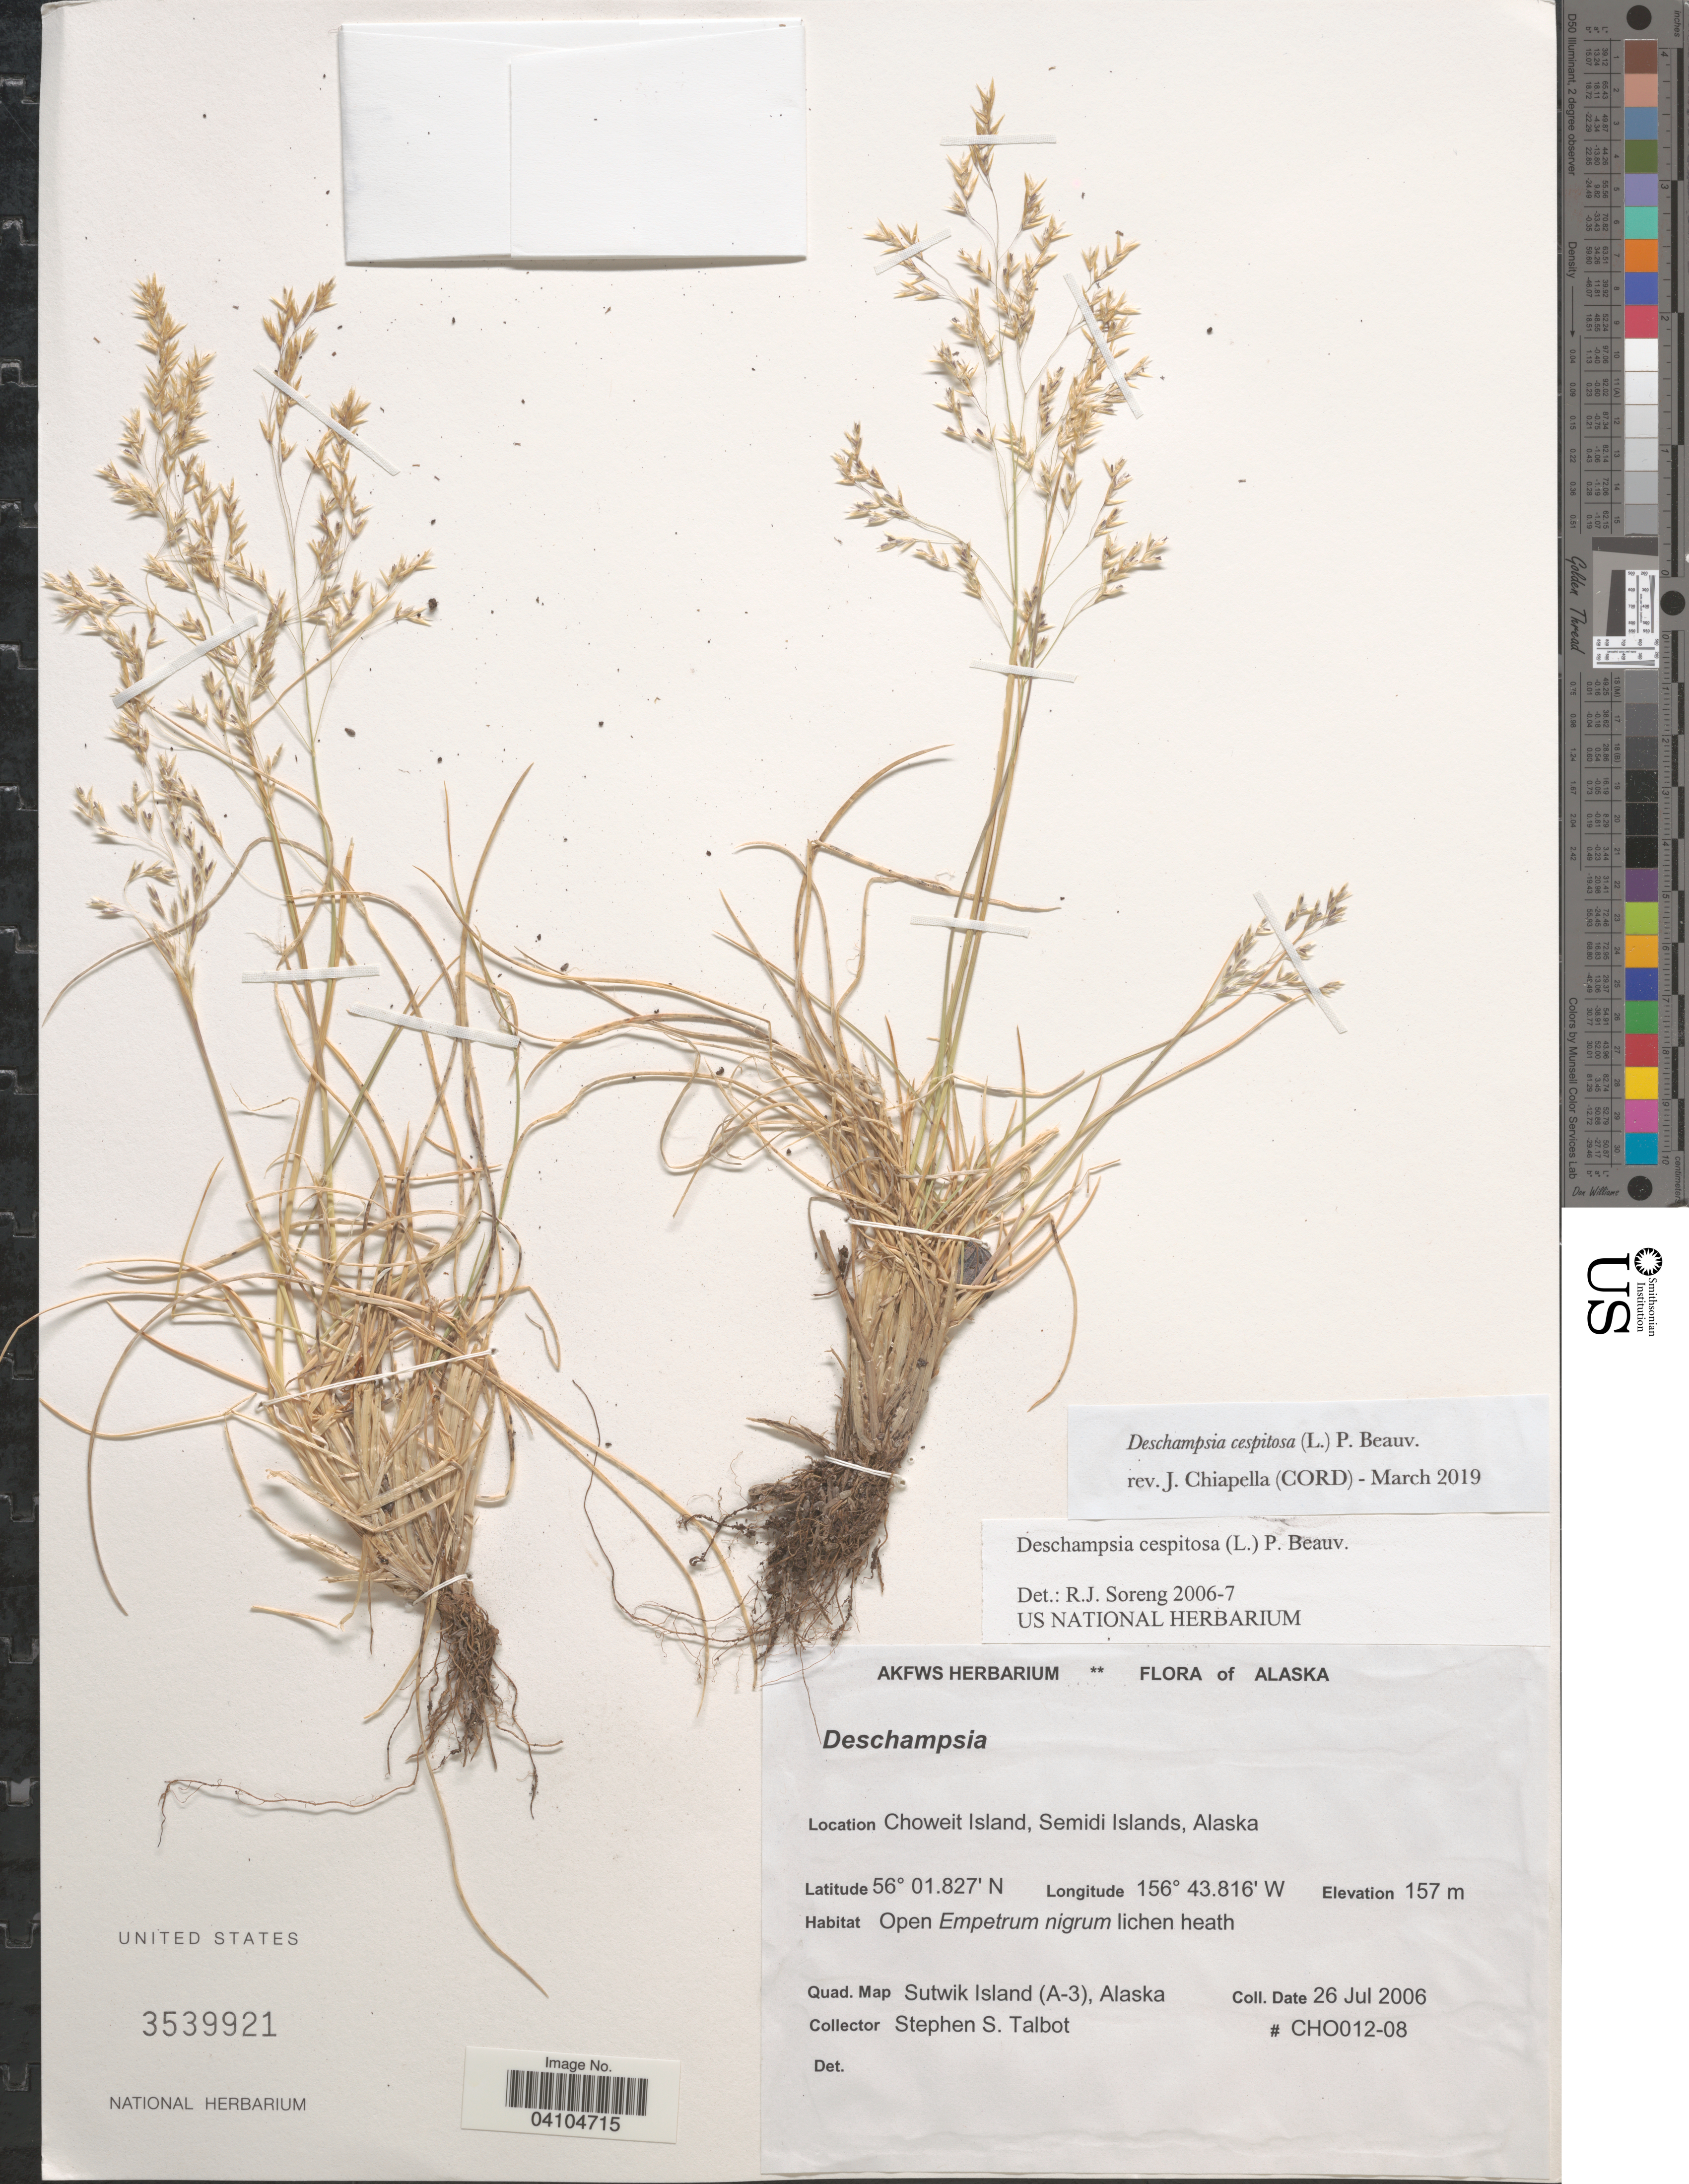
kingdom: Plantae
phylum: Tracheophyta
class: Liliopsida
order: Poales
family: Poaceae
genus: Deschampsia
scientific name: Deschampsia cespitosa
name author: (L.) P. Beauv.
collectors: S. S. Talbot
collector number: CHO012-08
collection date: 2006-07-26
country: United States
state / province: Alaska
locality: Choweit Island, Semidi Islands. Quad. Map Sutwik Island (A-3).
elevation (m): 157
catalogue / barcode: US 3539921